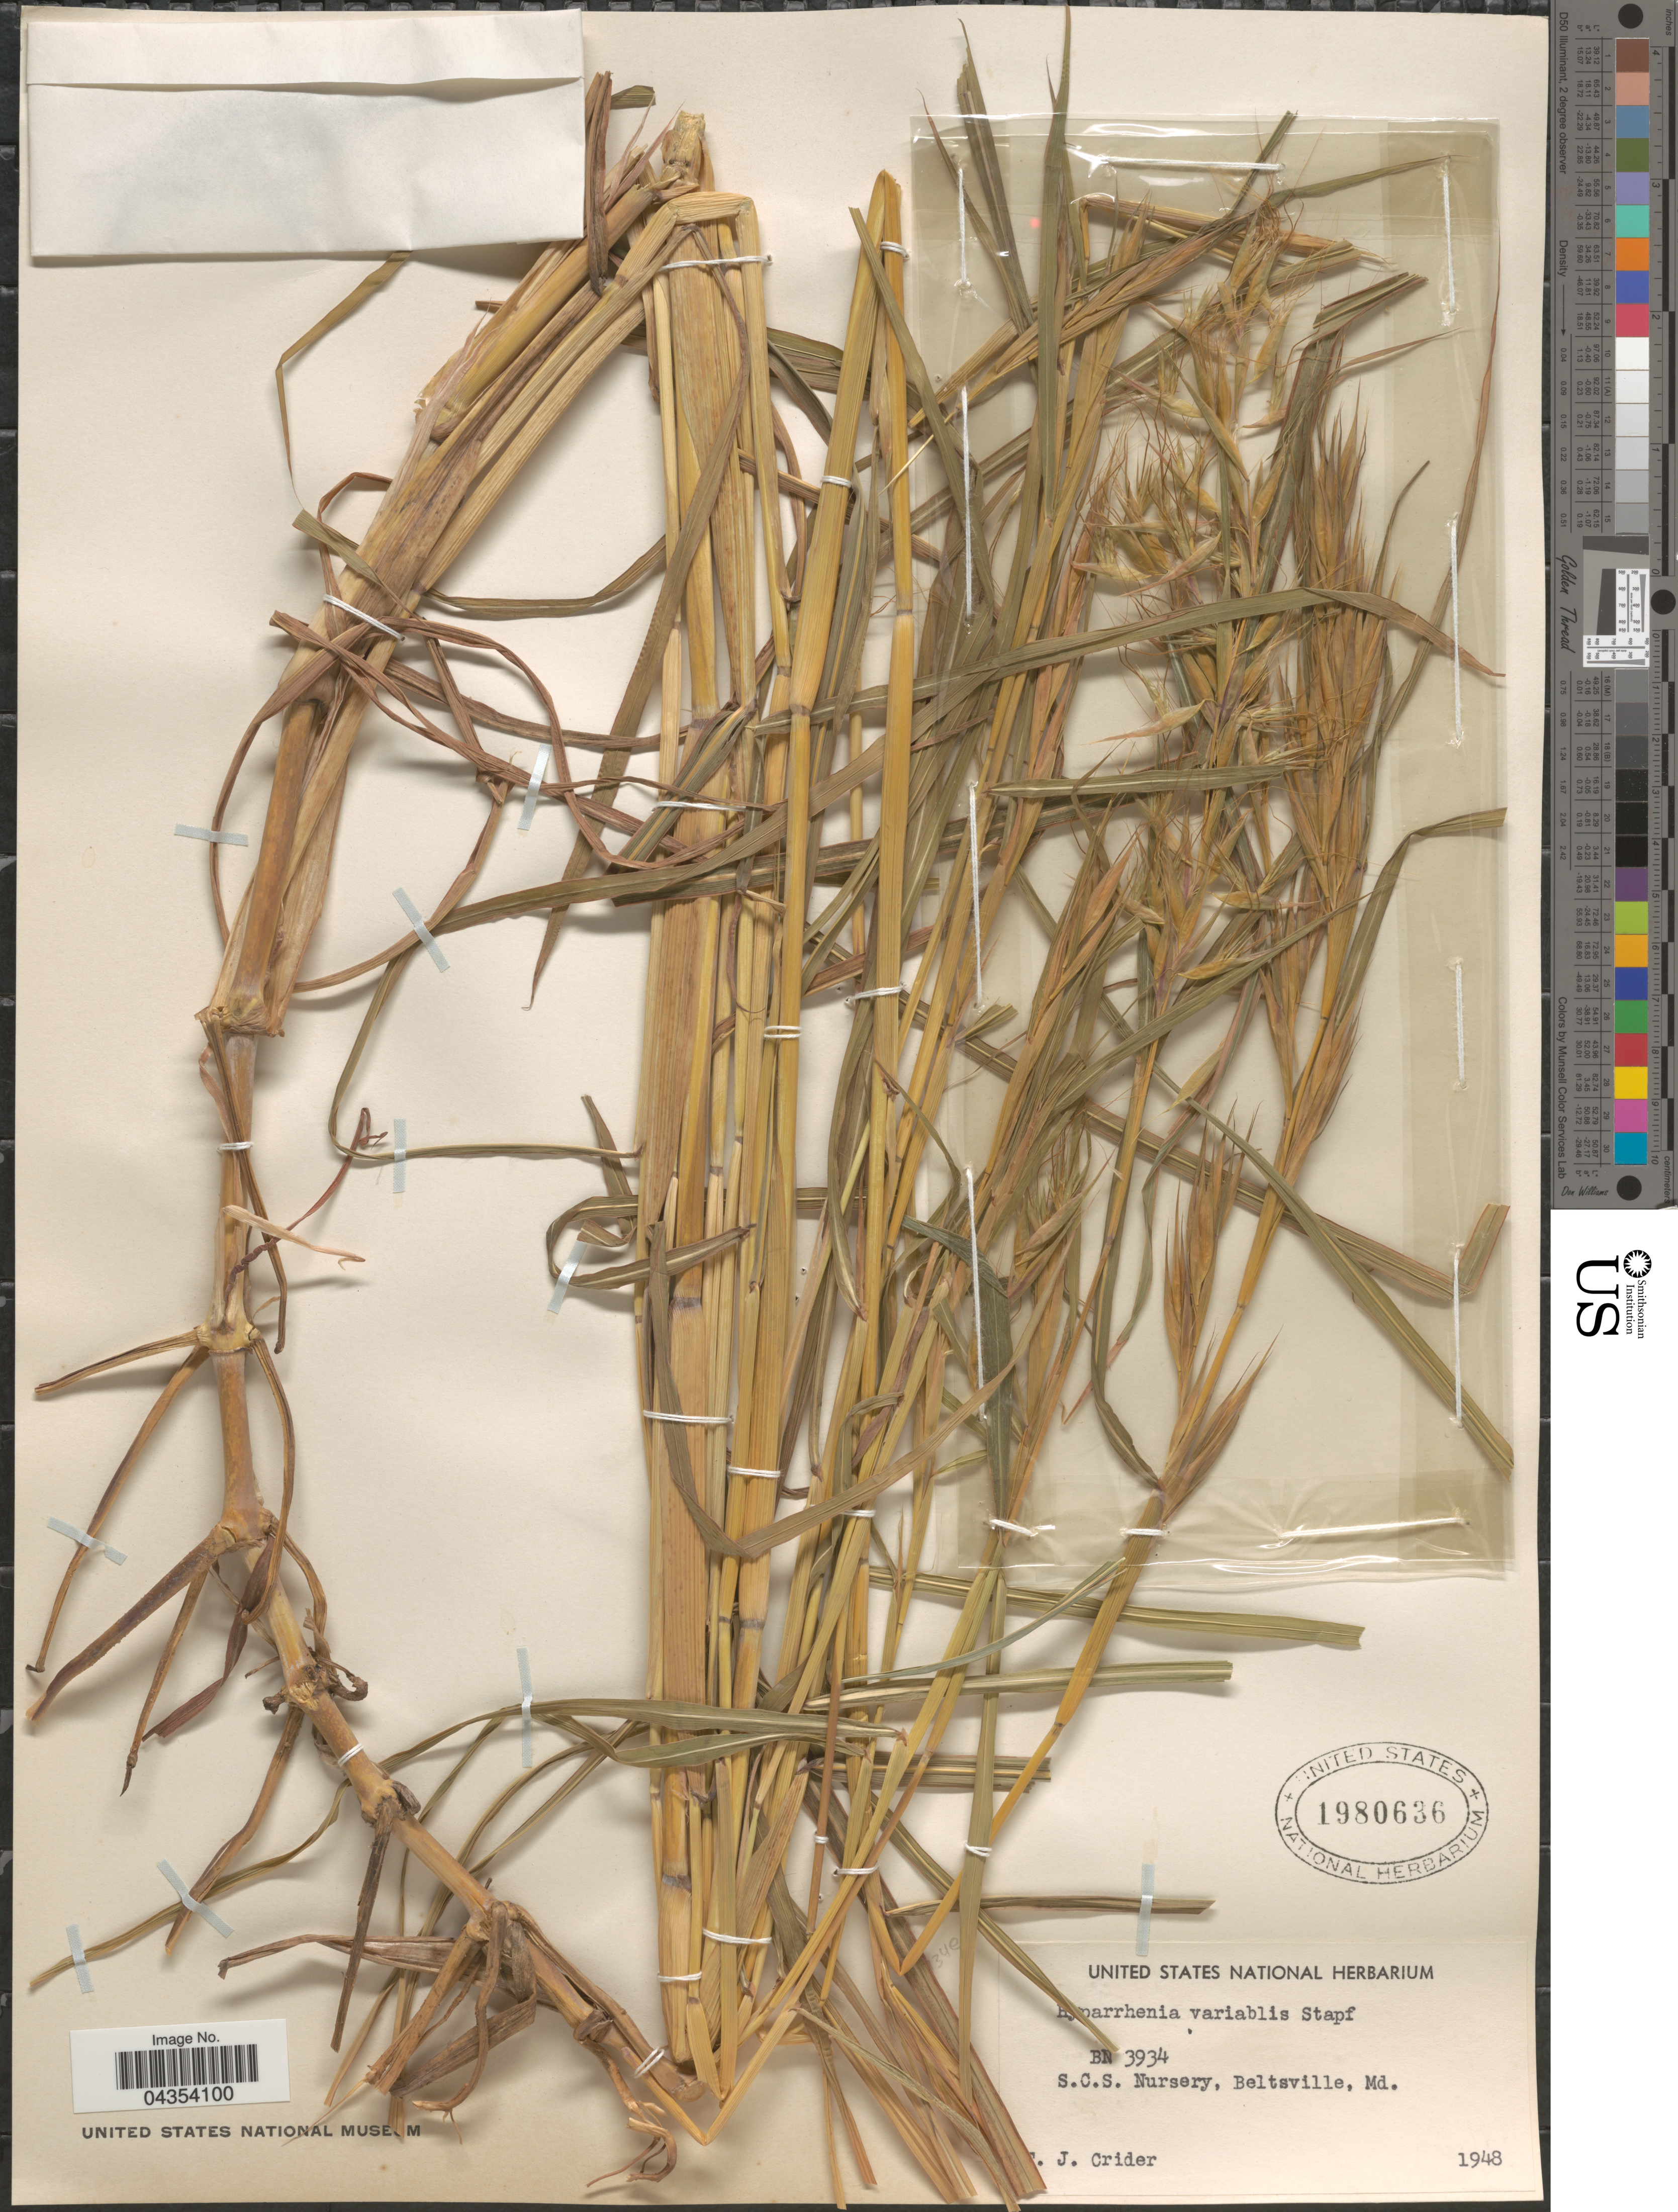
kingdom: Plantae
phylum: Tracheophyta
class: Liliopsida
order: Poales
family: Poaceae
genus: Hyparrhenia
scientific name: Hyparrhenia variabilis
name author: Stapf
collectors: F. Crider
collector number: BN 3934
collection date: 1948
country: United States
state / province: Maryland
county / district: Prince George's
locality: S.C.S. Nursery, Beltsville, Md.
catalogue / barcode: US 1980636